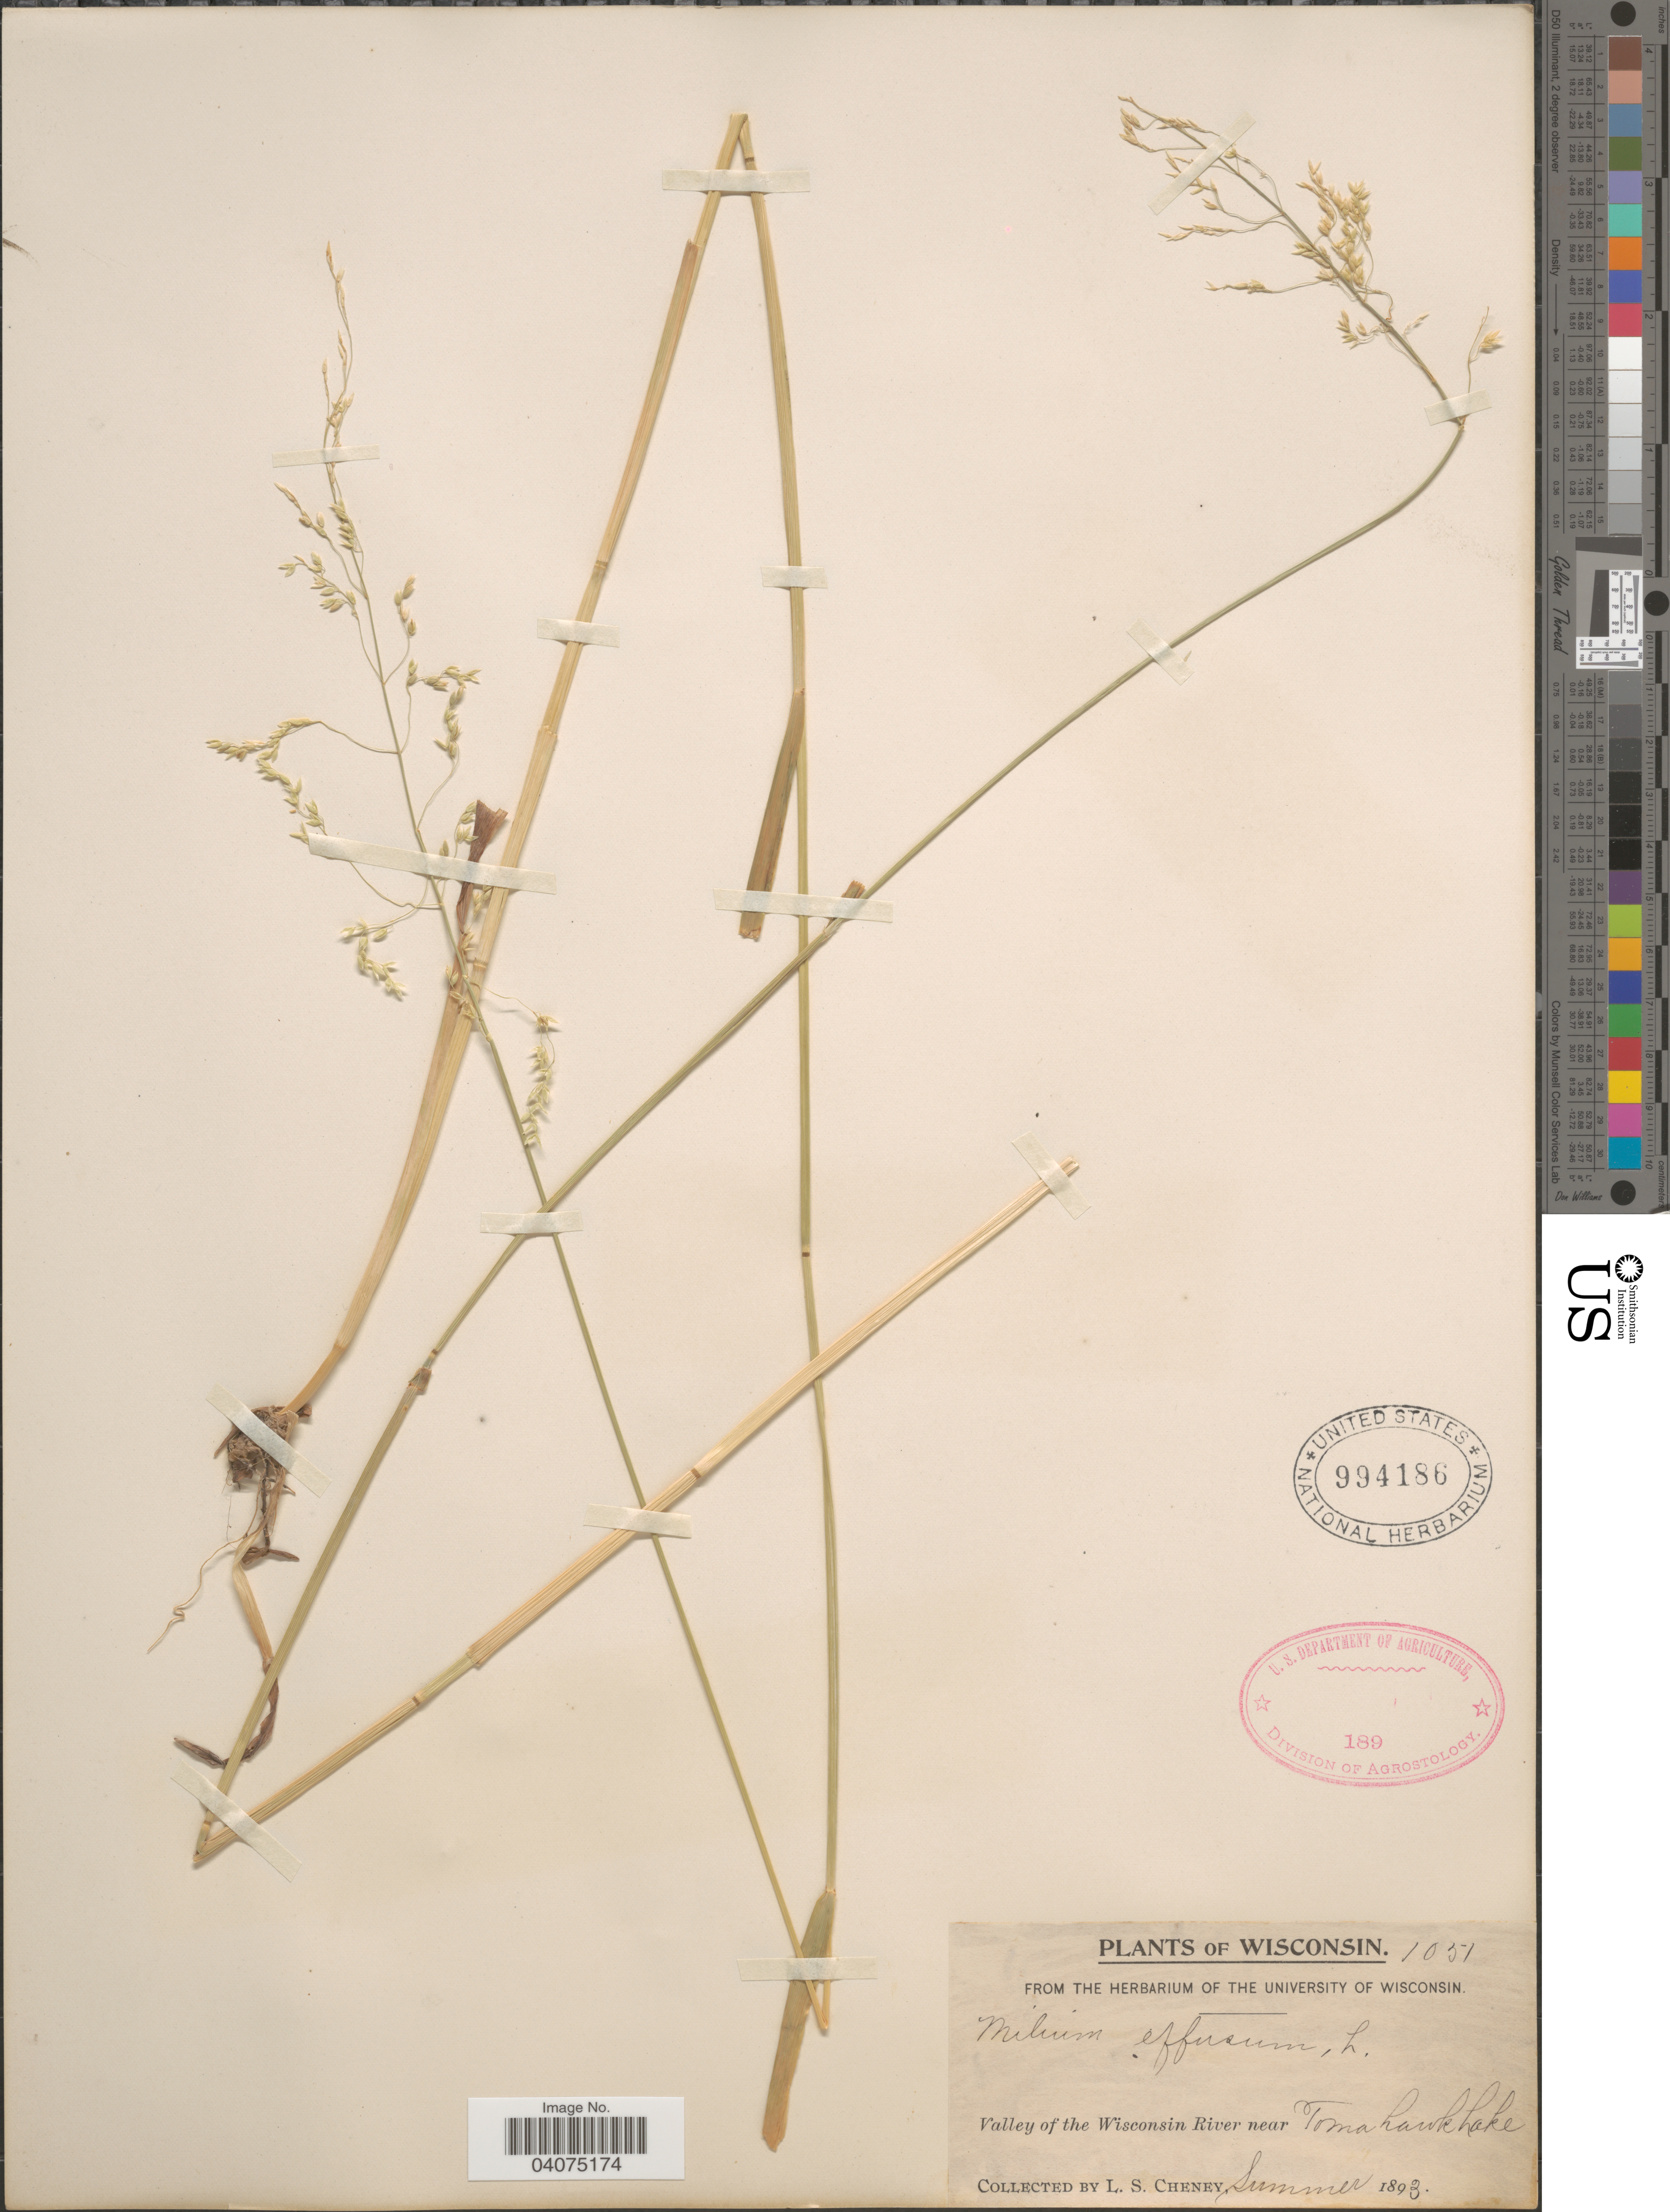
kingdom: Plantae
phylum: Tracheophyta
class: Liliopsida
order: Poales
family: Poaceae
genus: Milium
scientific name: Milium effusum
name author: L.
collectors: L. Cheney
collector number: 1051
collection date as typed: Summer 1893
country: United States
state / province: Wisconsin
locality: Valley of the Wisconsin River near Tomahawk Lake.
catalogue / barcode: US 994186